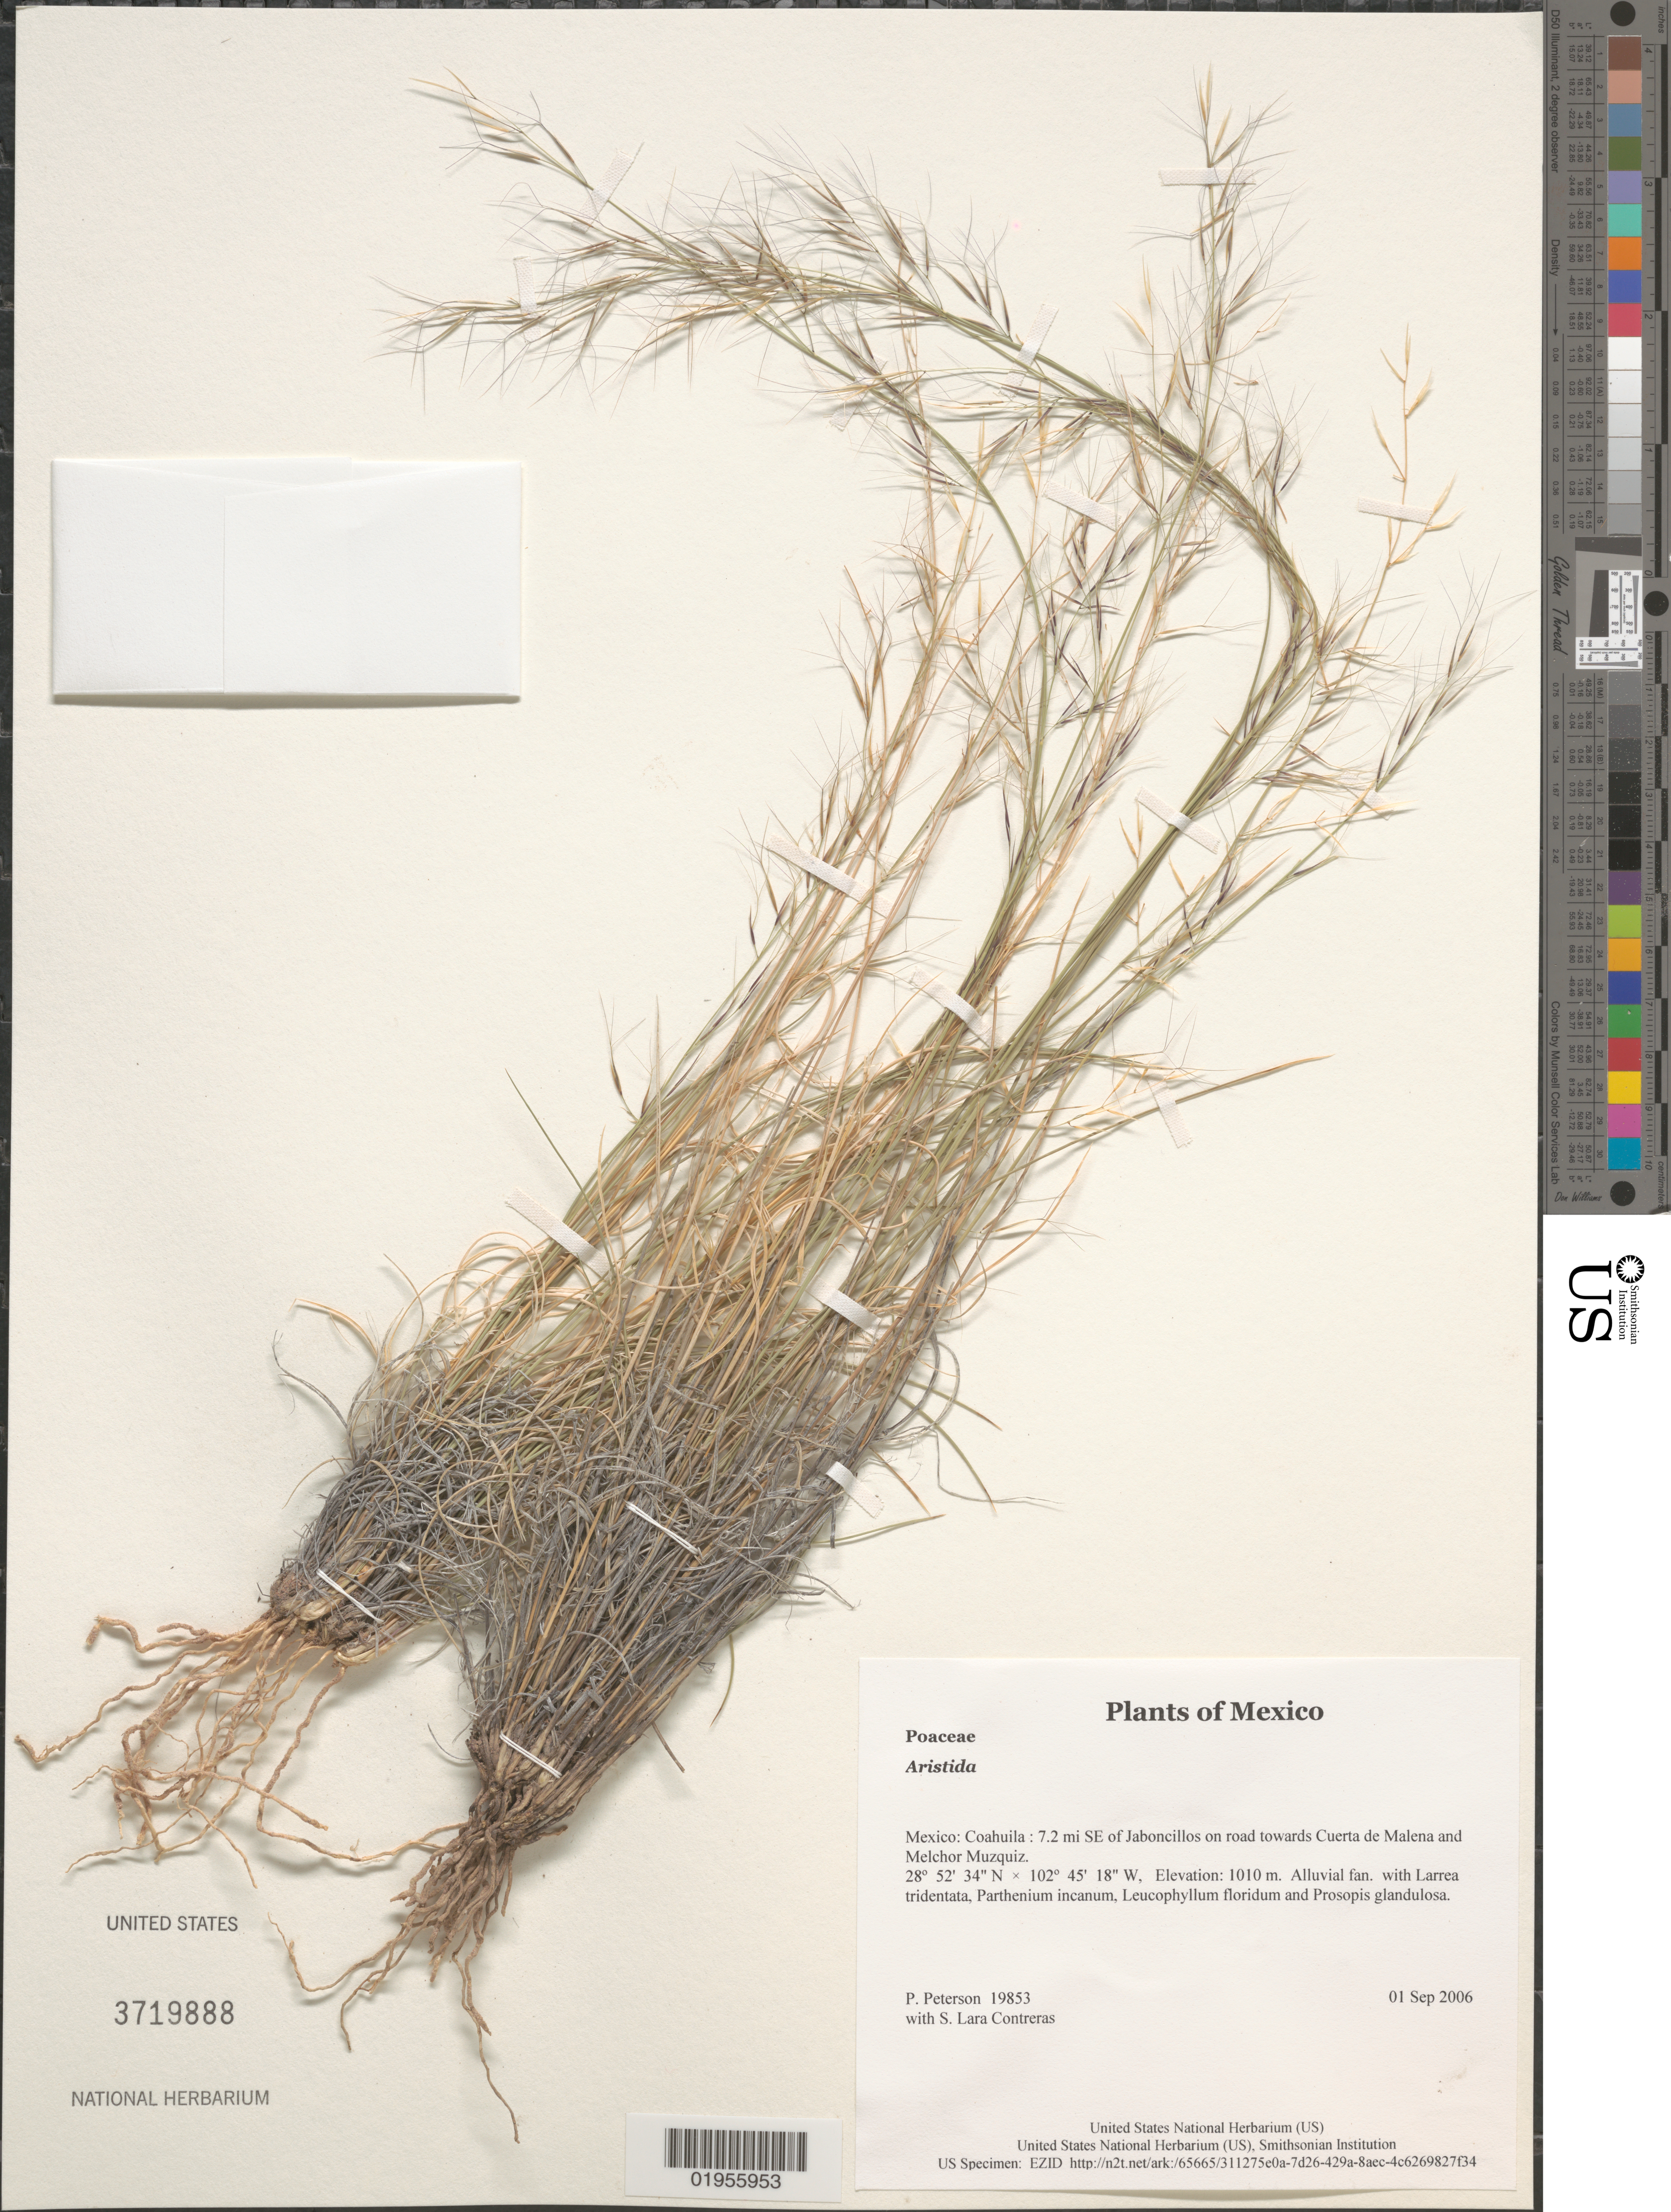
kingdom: Plantae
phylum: Tracheophyta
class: Liliopsida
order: Poales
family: Poaceae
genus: Aristida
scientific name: Aristida sp.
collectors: P. M. Peterson & S. Lara Contreras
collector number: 19853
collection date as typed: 01 Sep 2006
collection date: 2006-09-01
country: Mexico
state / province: Coahuila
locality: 7.2 mi SE of Jaboncillos on road towards Cuerta de Malena and Melchor Muzquiz.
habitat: Alluvial fan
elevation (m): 1010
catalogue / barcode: US 3719888